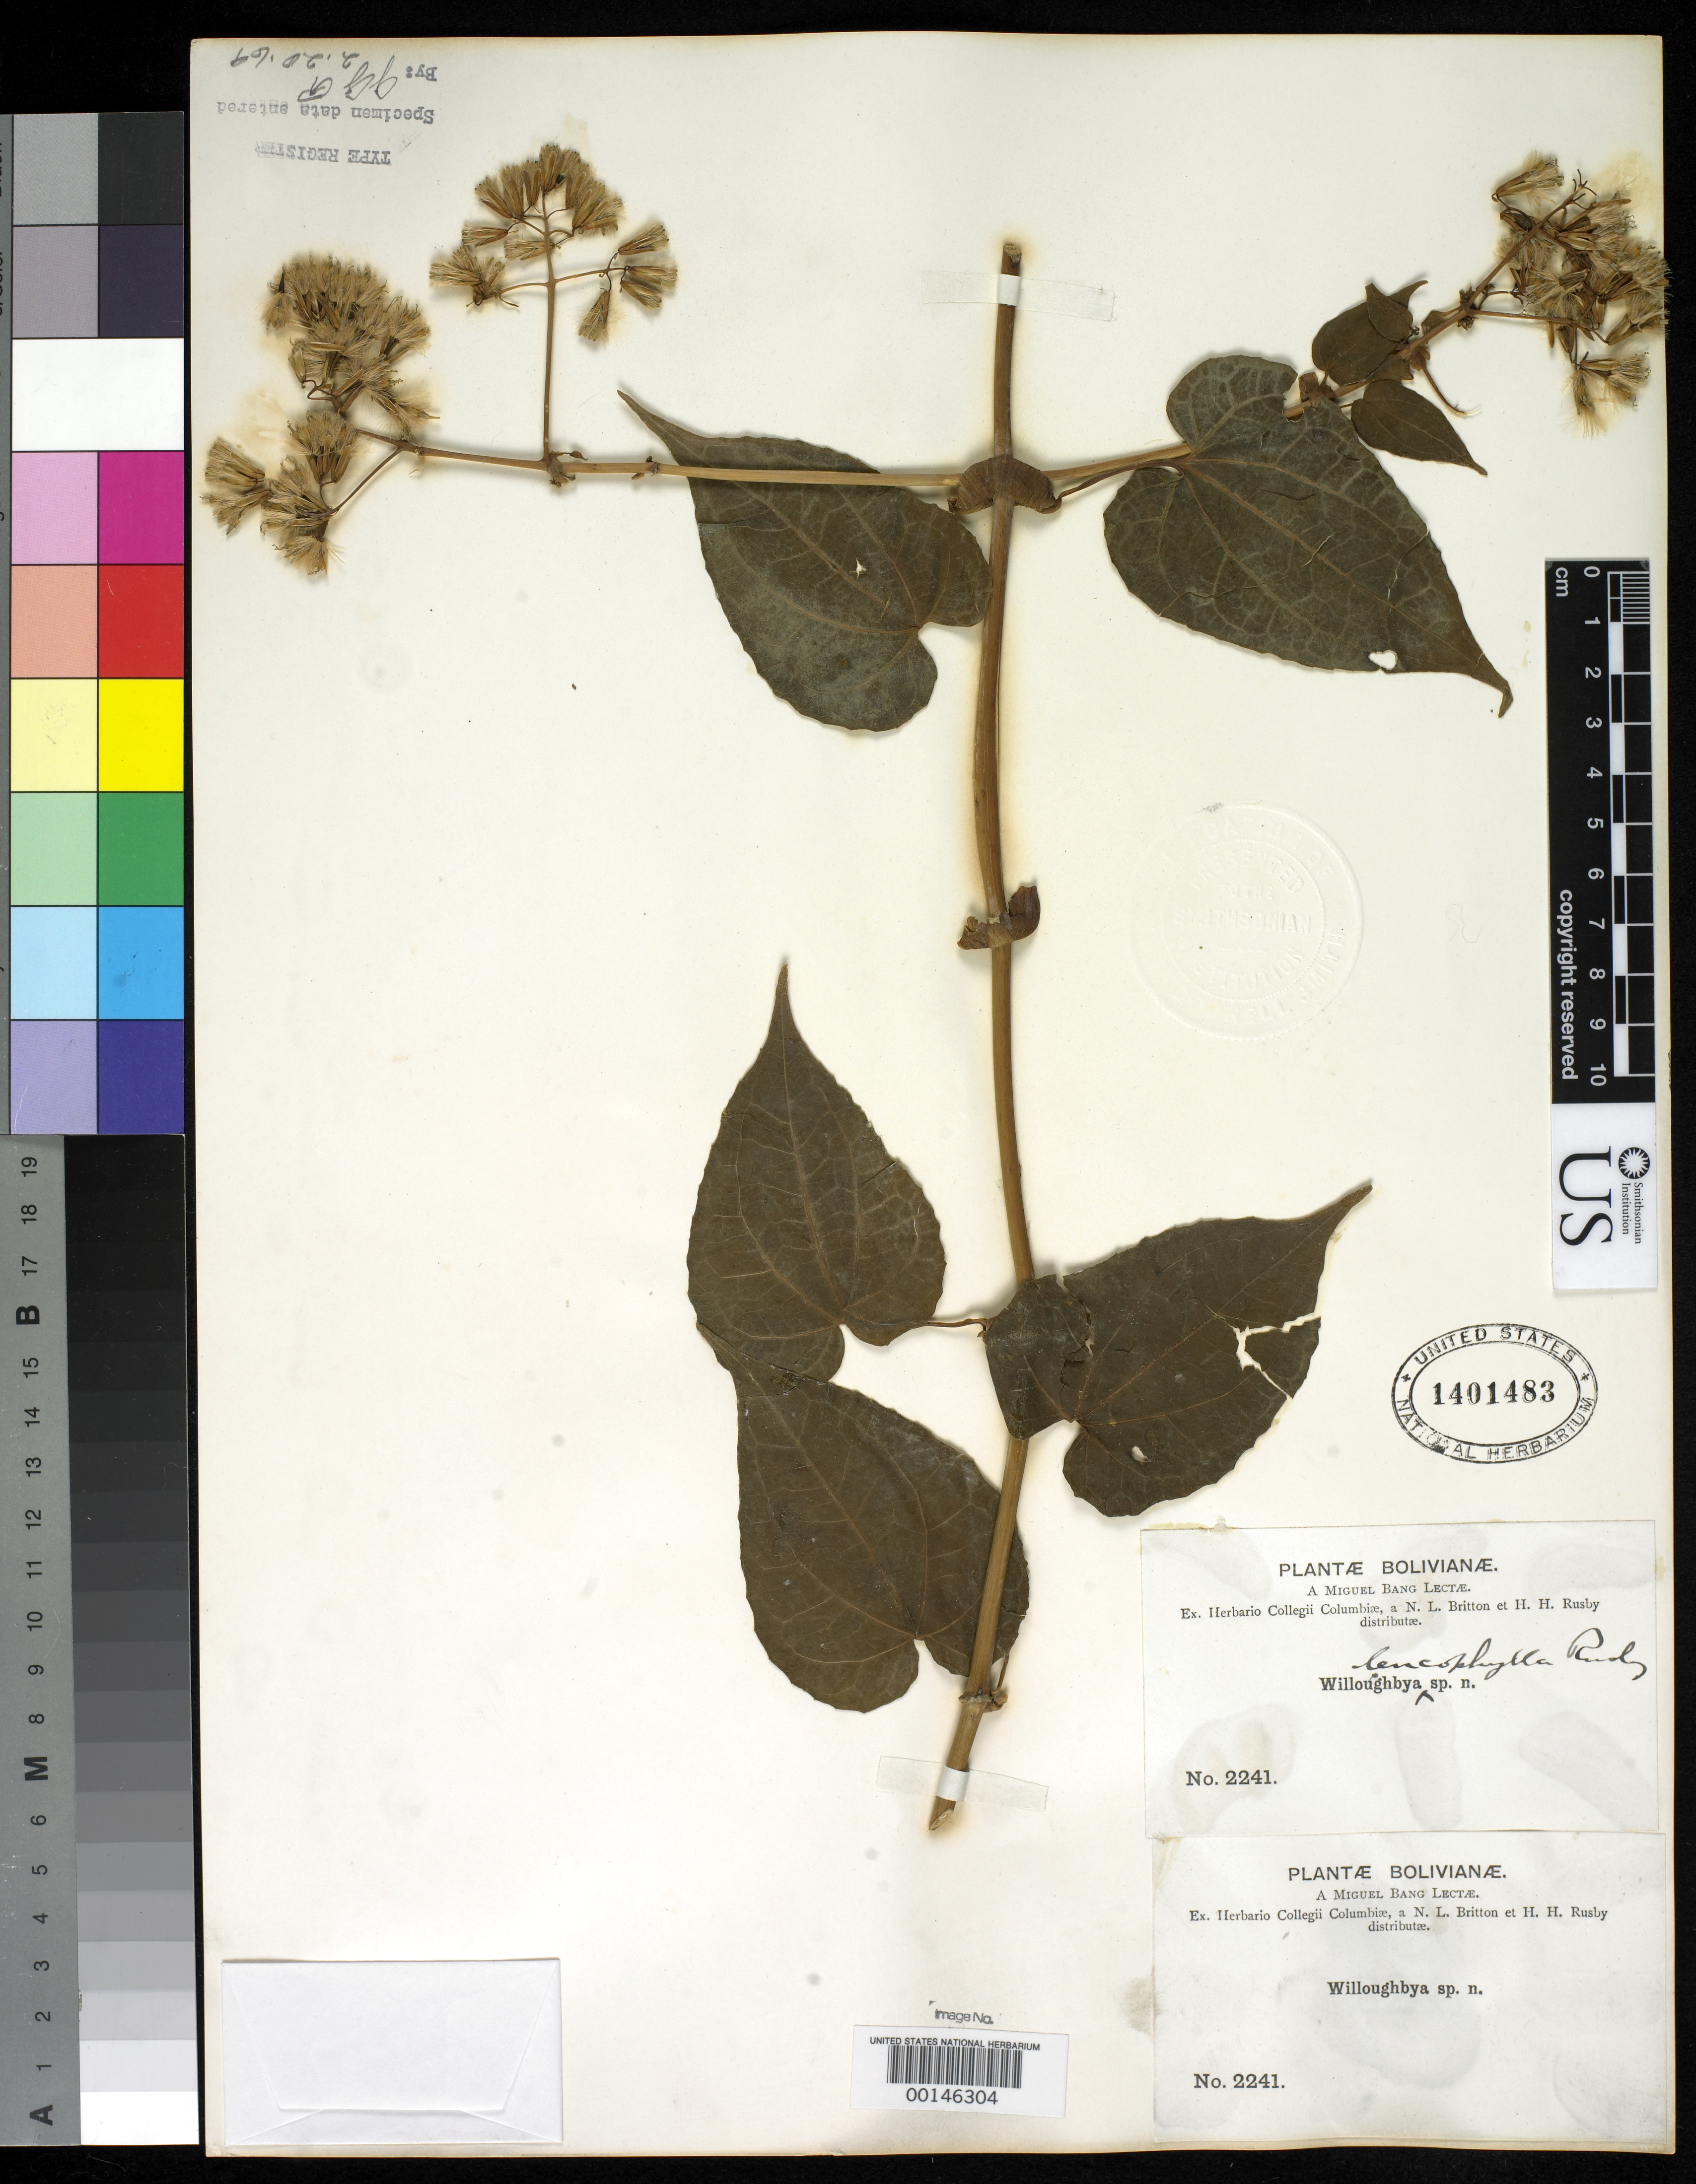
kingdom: Plantae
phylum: Tracheophyta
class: Magnoliopsida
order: Asterales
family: Asteraceae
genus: Willoughbya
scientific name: Willoughbya leucophylla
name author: Rusby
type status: Isotype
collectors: M. Bang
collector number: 2241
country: Bolivia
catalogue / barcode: US 1401483